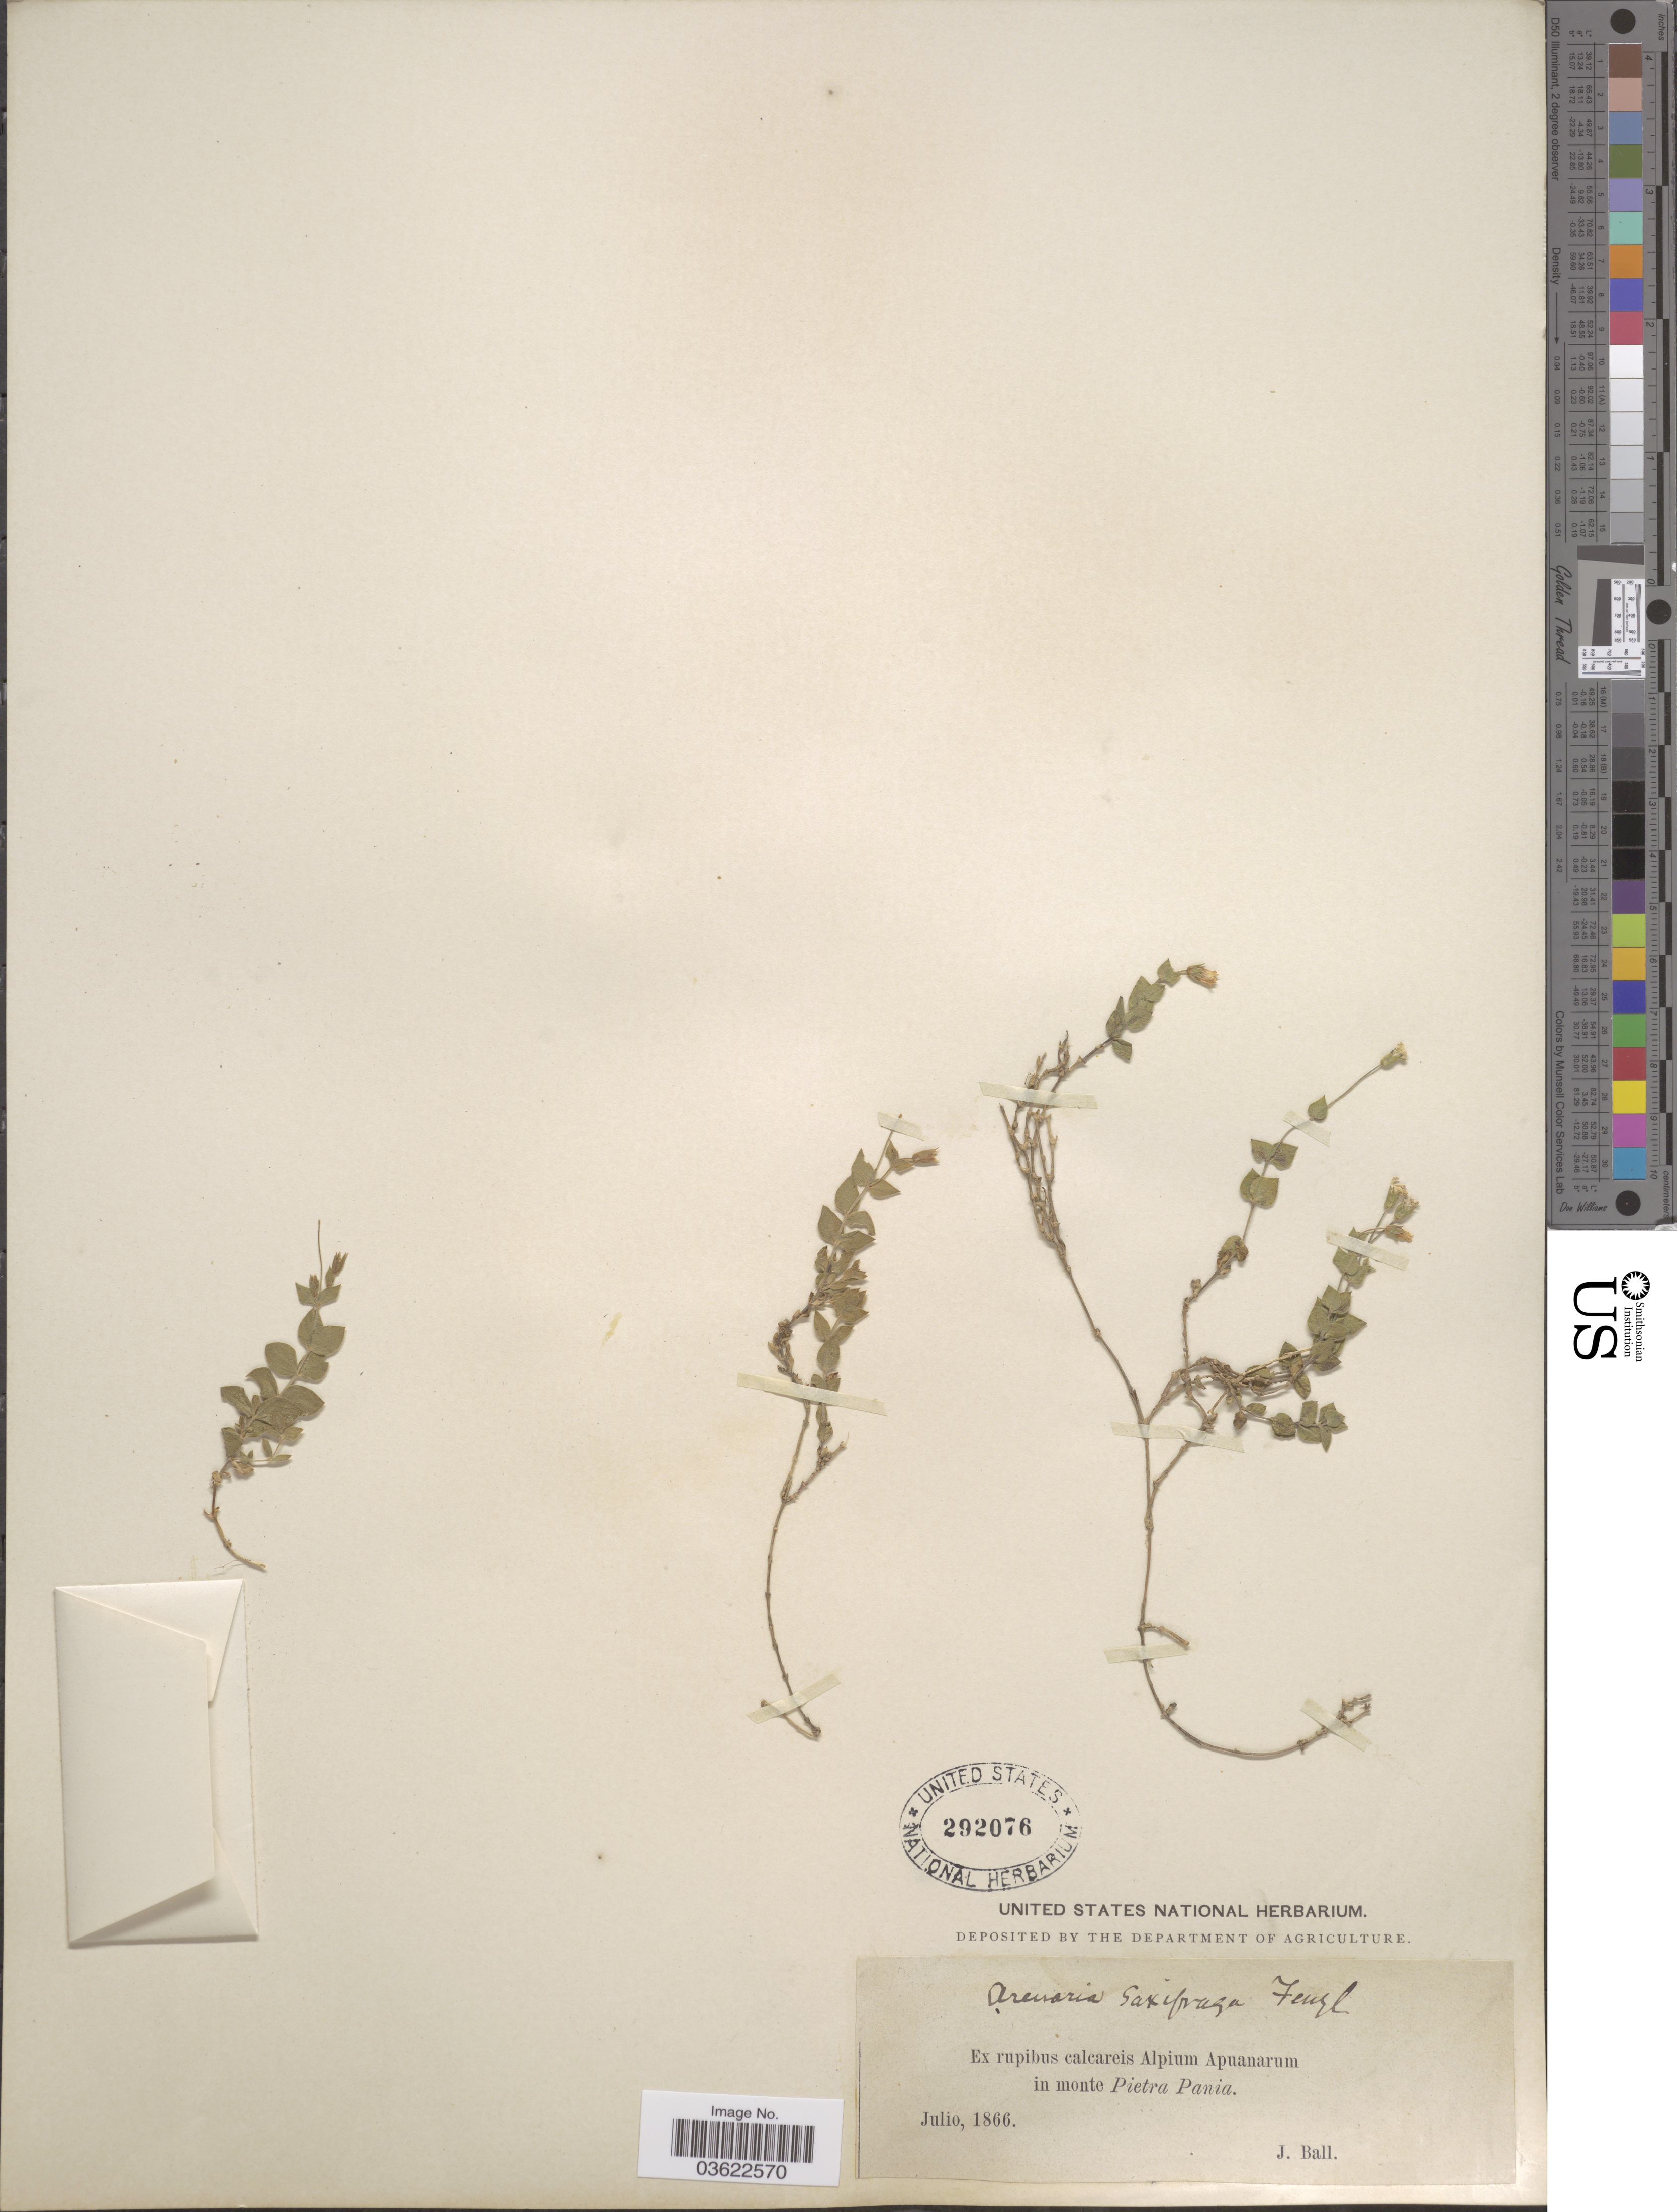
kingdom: Plantae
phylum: Tracheophyta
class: Magnoliopsida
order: Caryophyllales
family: Caryophyllaceae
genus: Arenaria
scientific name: Arenaria bertolonii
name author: Fiori & Paol.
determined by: Strong, Mark T., (BOT), Smithsonian Institution - National Museum of Natural History (UNITED STATES)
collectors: J. Ball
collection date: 1866-07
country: Italy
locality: Ex rupibus calcareis Alpium Apuanarum in monte Pietra Pania.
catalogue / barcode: US 292076